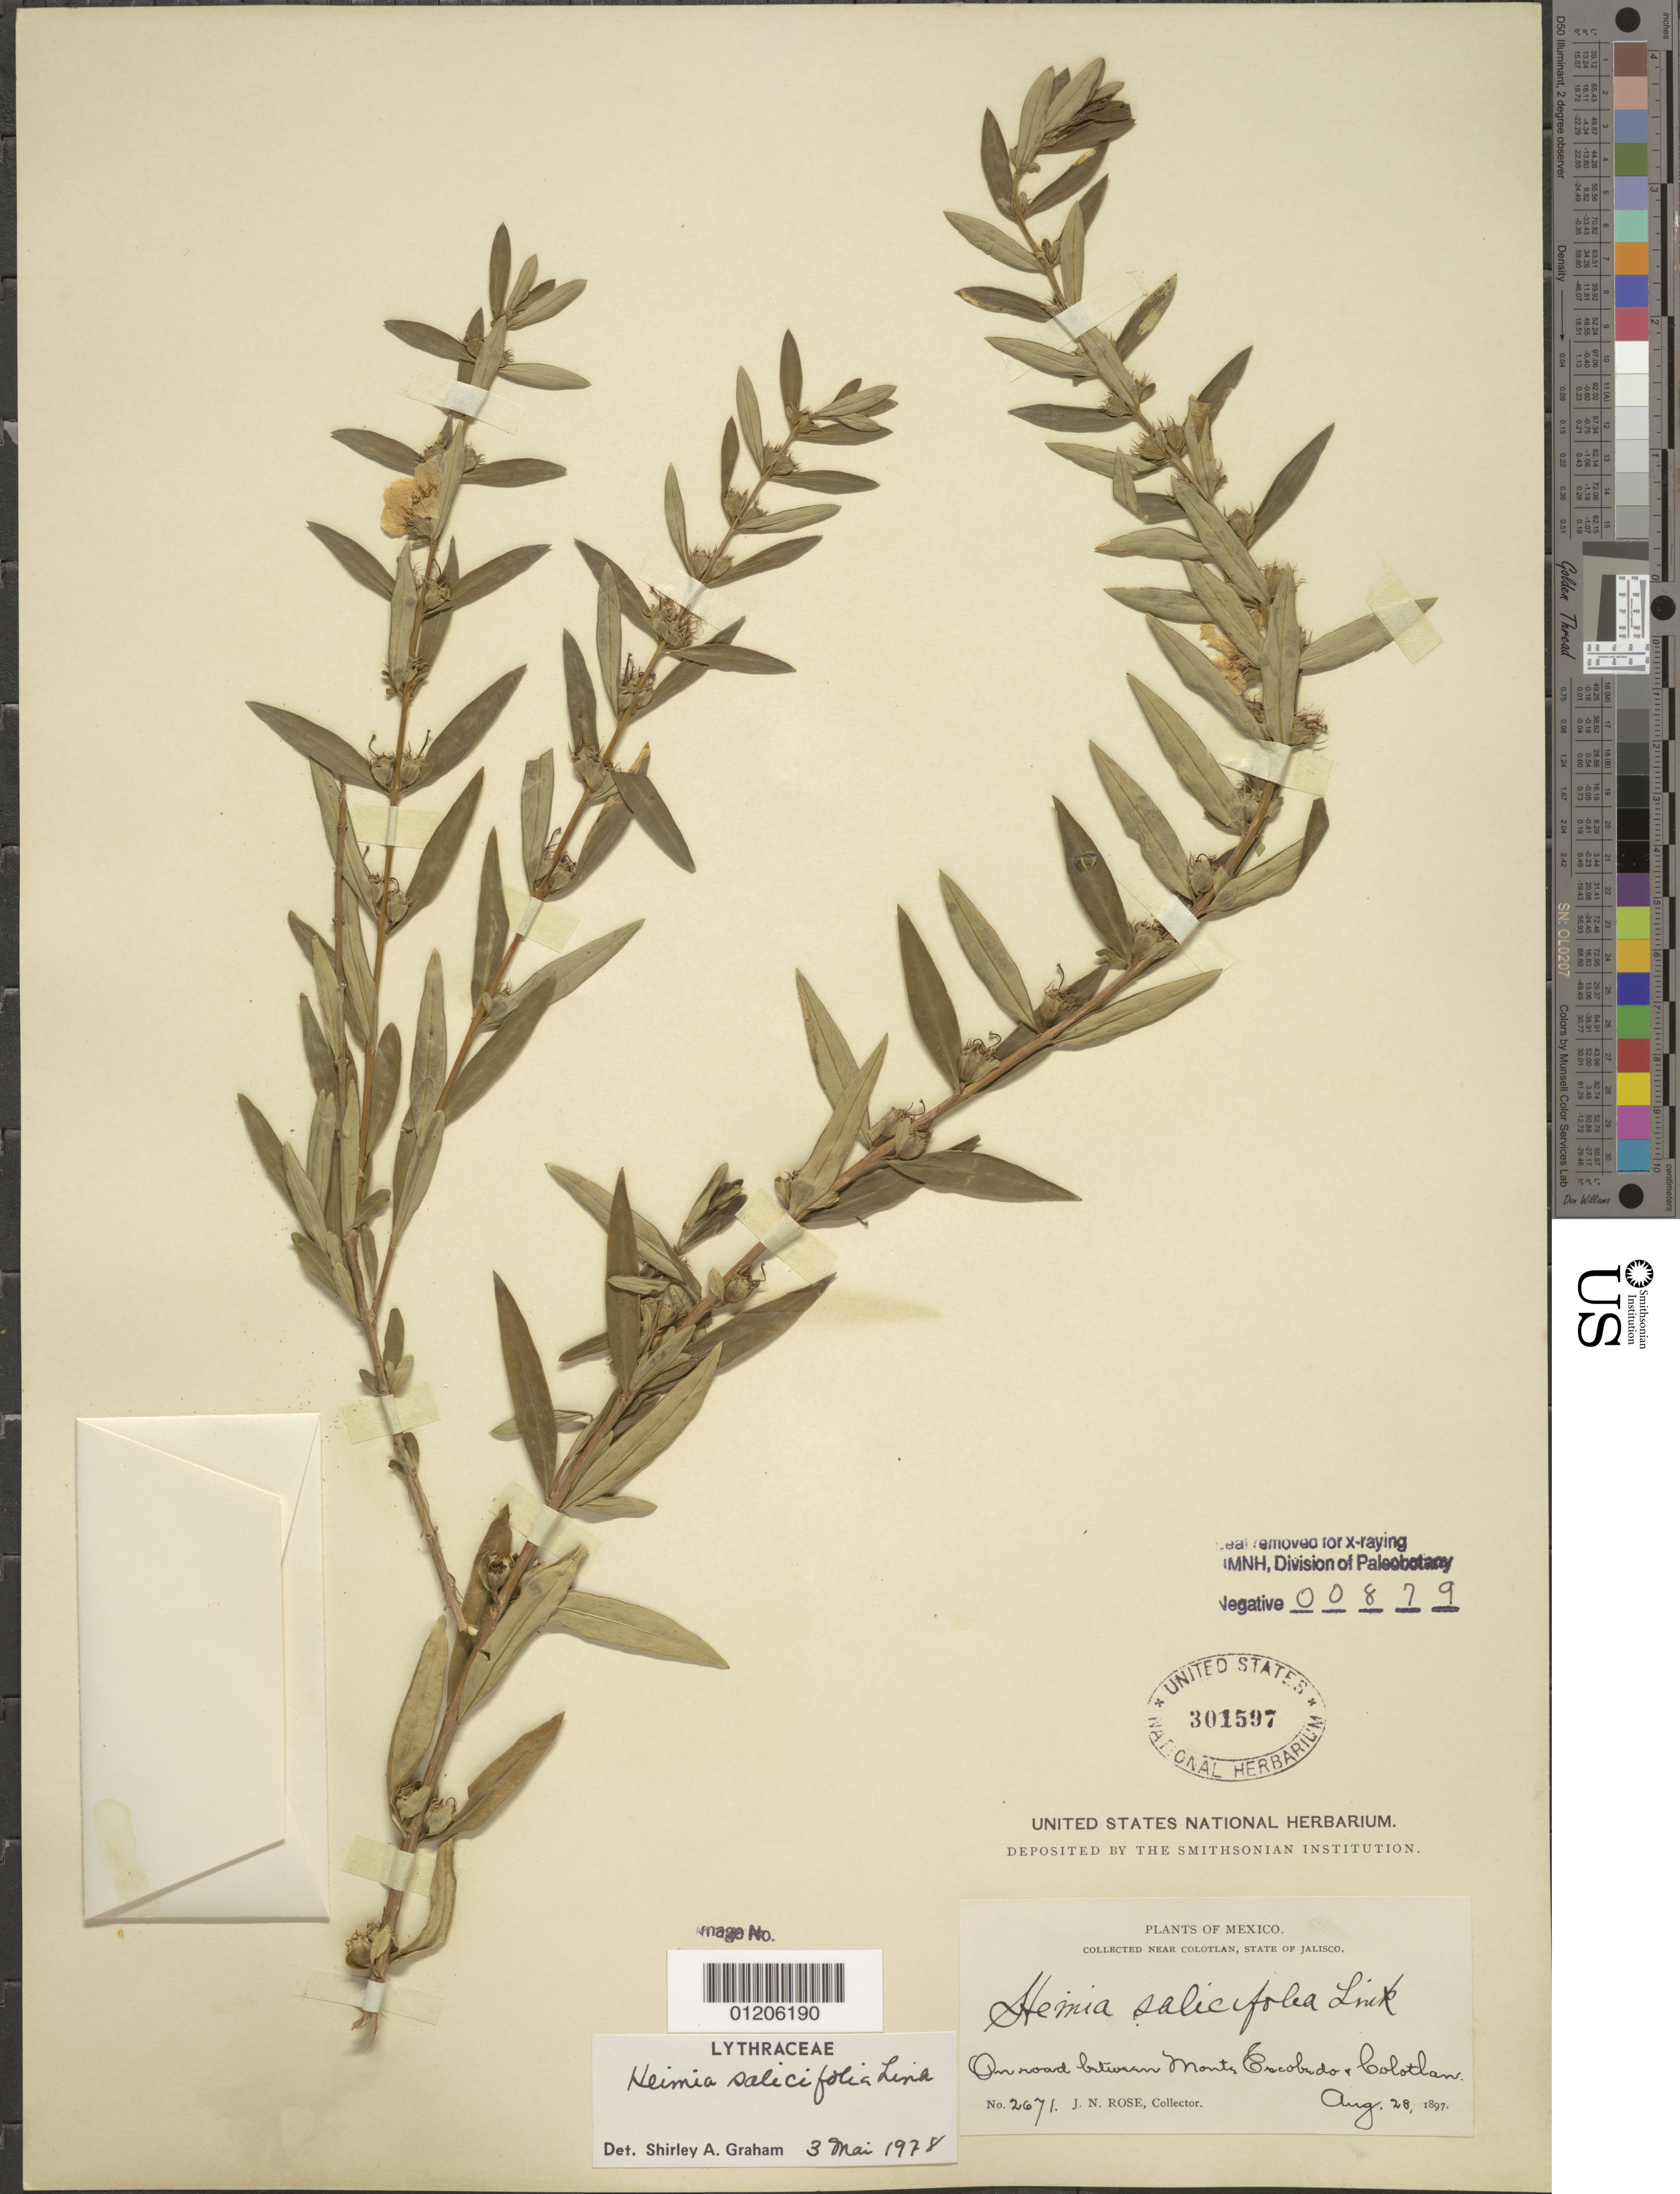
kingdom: Plantae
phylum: Tracheophyta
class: Magnoliopsida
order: Myrtales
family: Lythraceae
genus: Heimia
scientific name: Heimia salicifolia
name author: Link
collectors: J. N. Rose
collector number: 2671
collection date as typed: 28 Aug 1897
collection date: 1897-08-28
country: Mexico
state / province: Jalisco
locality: On road between Monte Escobedo & Colotlan. Near Colotlan, State of Jalisco.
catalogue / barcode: US 301597